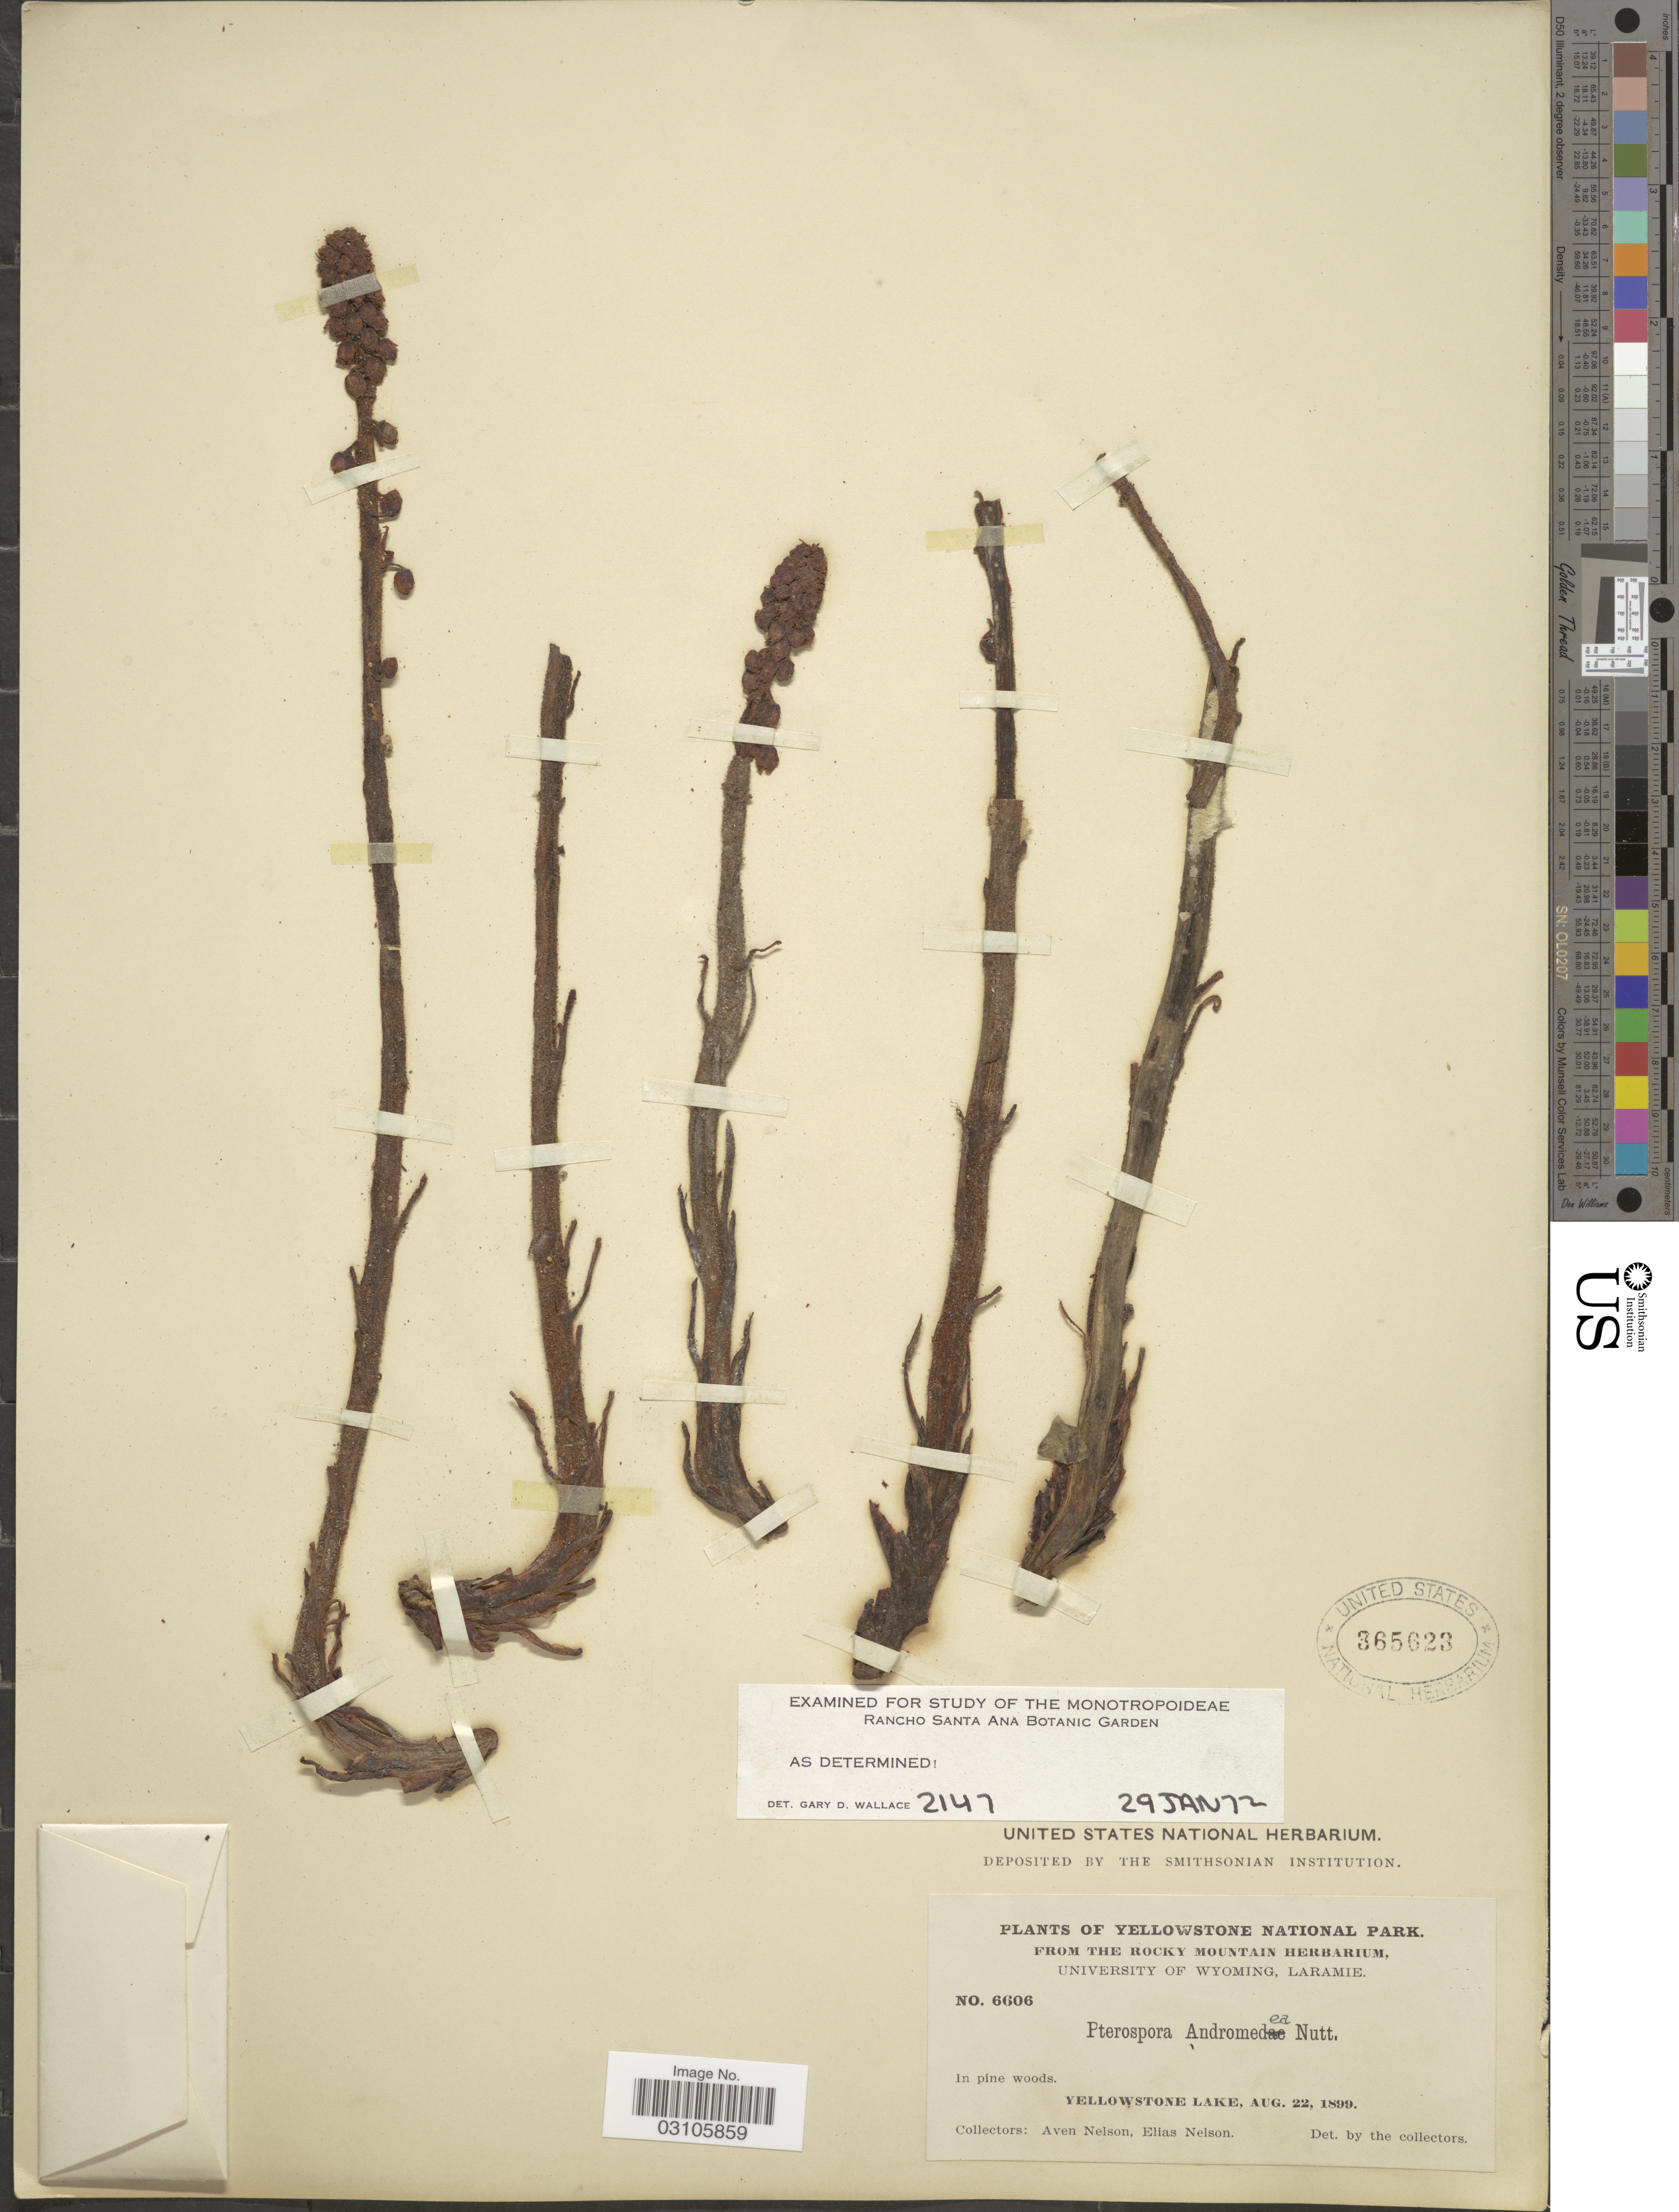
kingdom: Plantae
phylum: Tracheophyta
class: Magnoliopsida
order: Ericales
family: Ericaceae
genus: Pterospora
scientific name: Pterospora andromedea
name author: Nutt.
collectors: A. Nelson & E. Nelson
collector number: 6606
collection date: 1899-08-22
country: United States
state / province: Wyoming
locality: Yellowstone National Park. Yellowstone Lake.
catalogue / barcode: US 365623